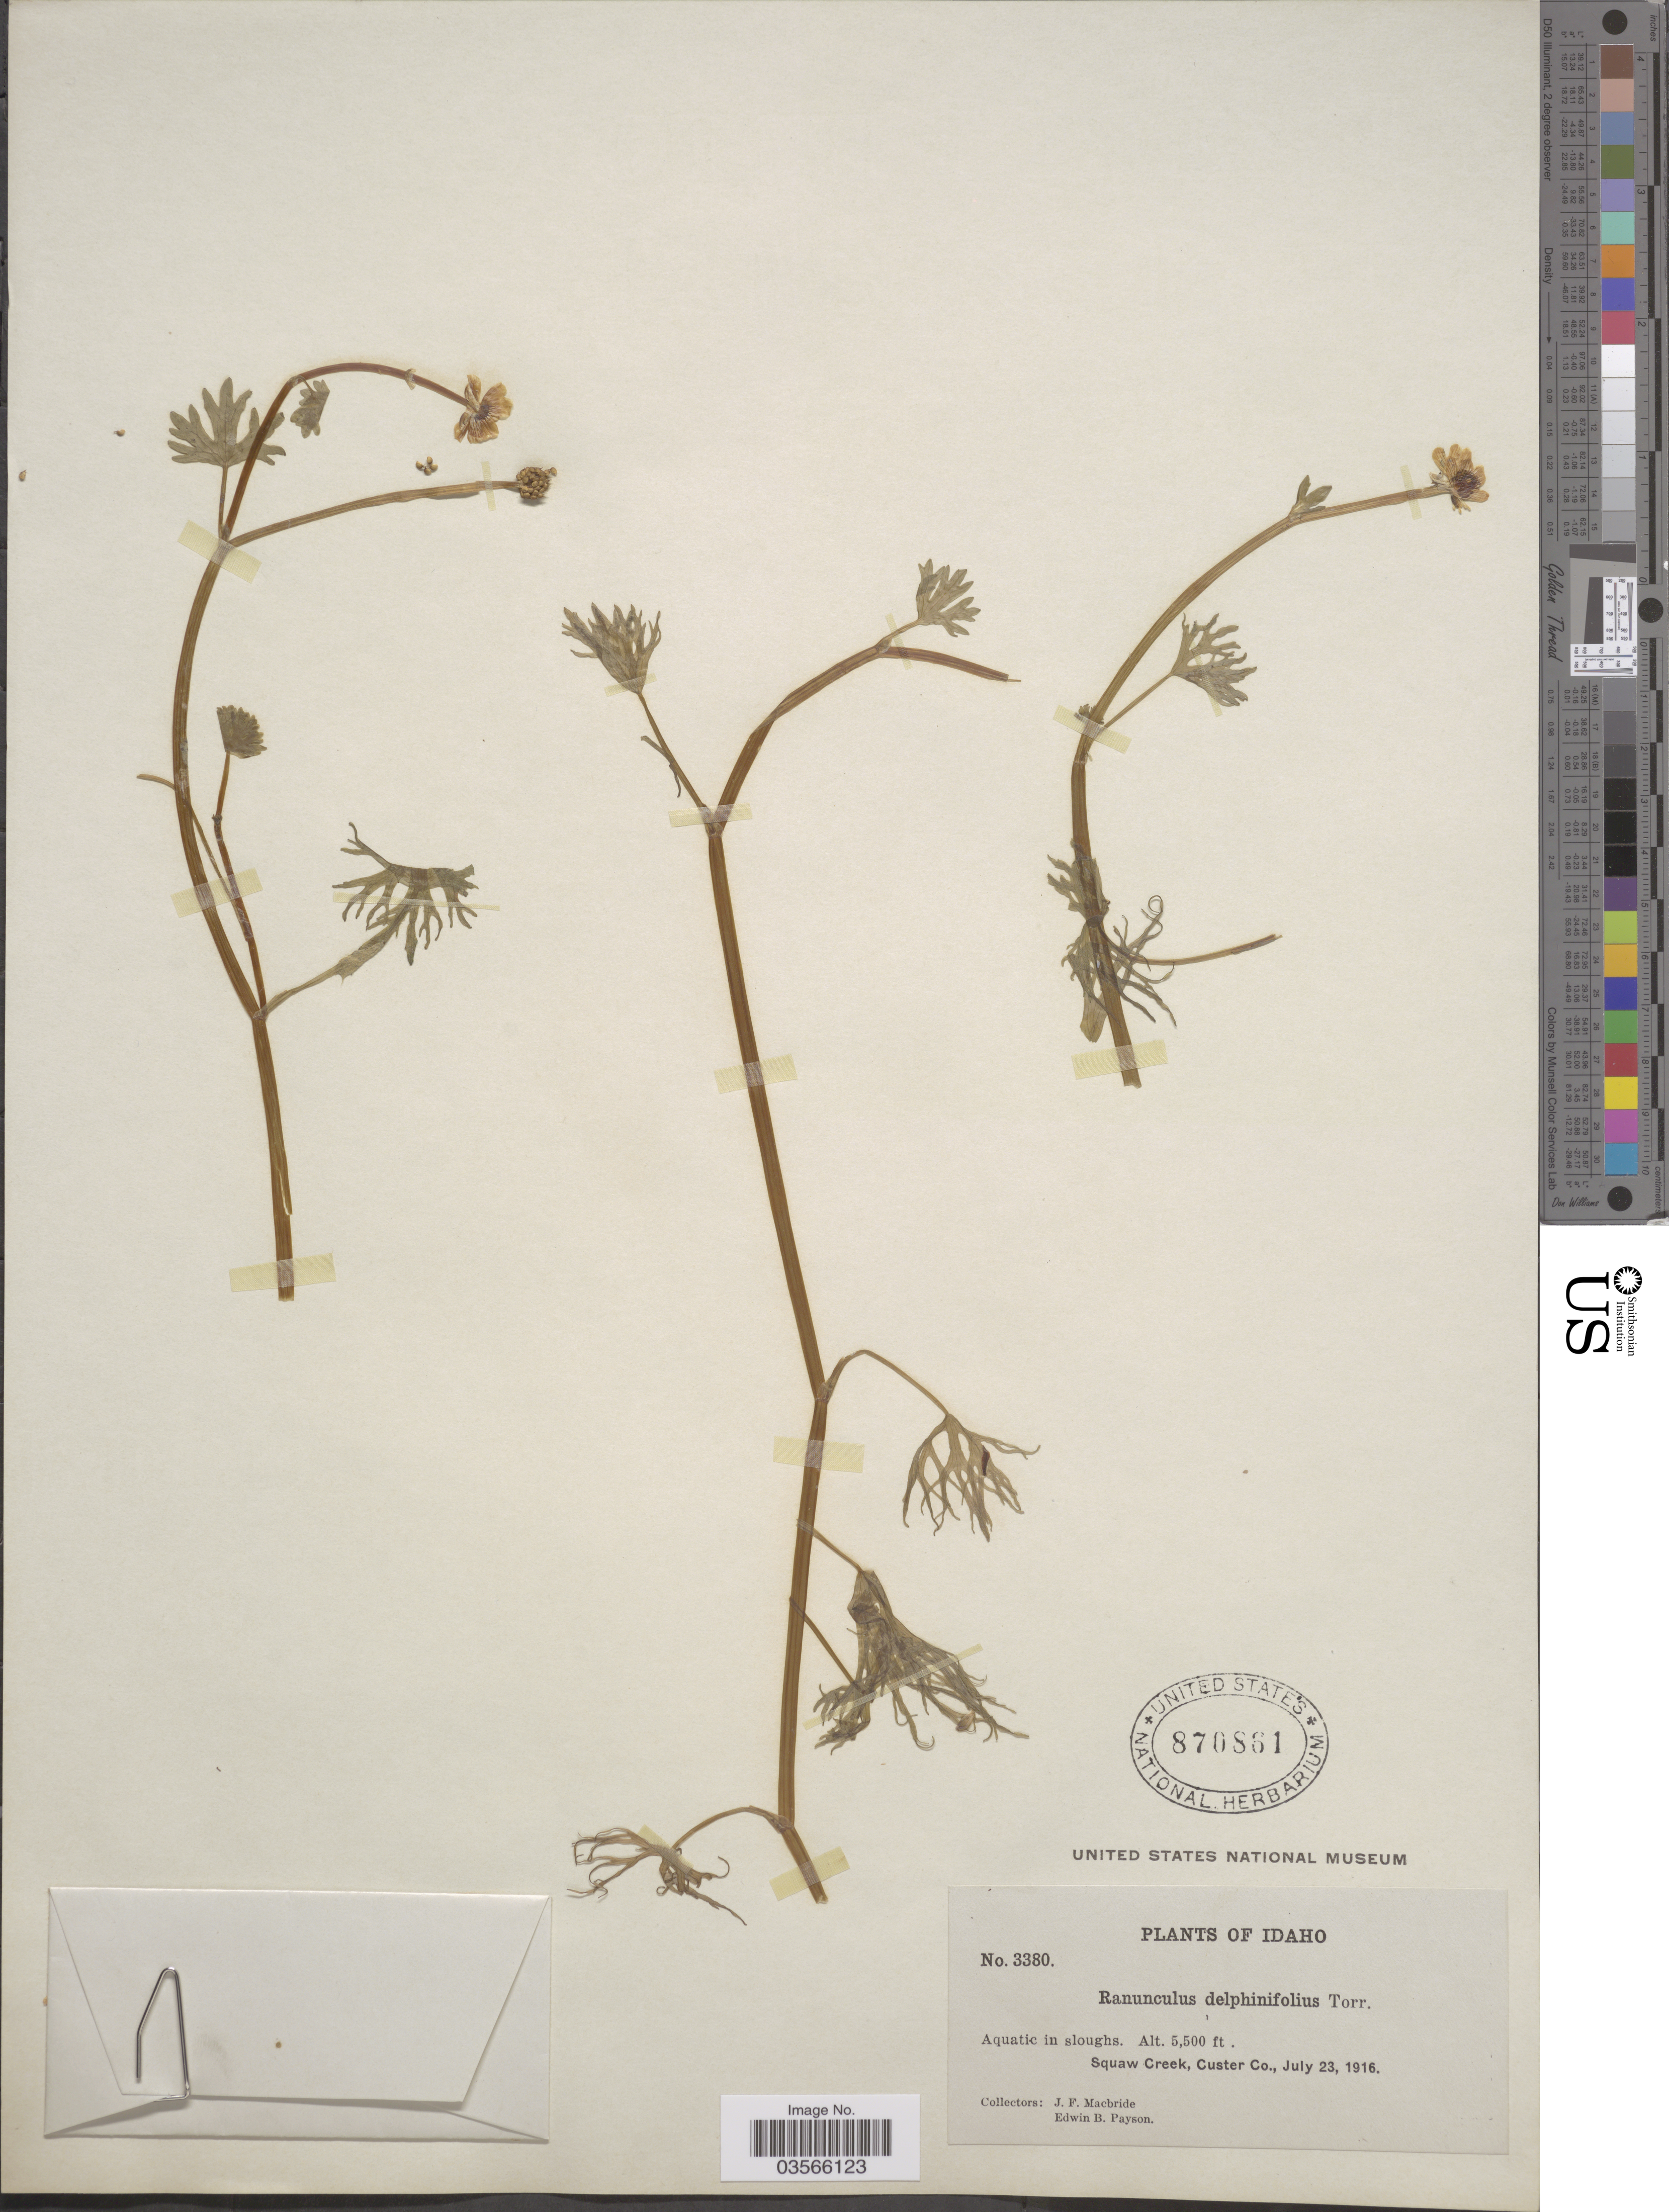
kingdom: Plantae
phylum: Tracheophyta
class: Magnoliopsida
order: Ranunculales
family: Ranunculaceae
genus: Ranunculus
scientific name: Ranunculus flabellaris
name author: Raf.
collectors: J. F. Macbride & E. B. Payson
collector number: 3380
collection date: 1916-07-23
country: United States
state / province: Idaho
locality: Squaw Creek, Custer Co.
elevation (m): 1676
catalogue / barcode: US 870861